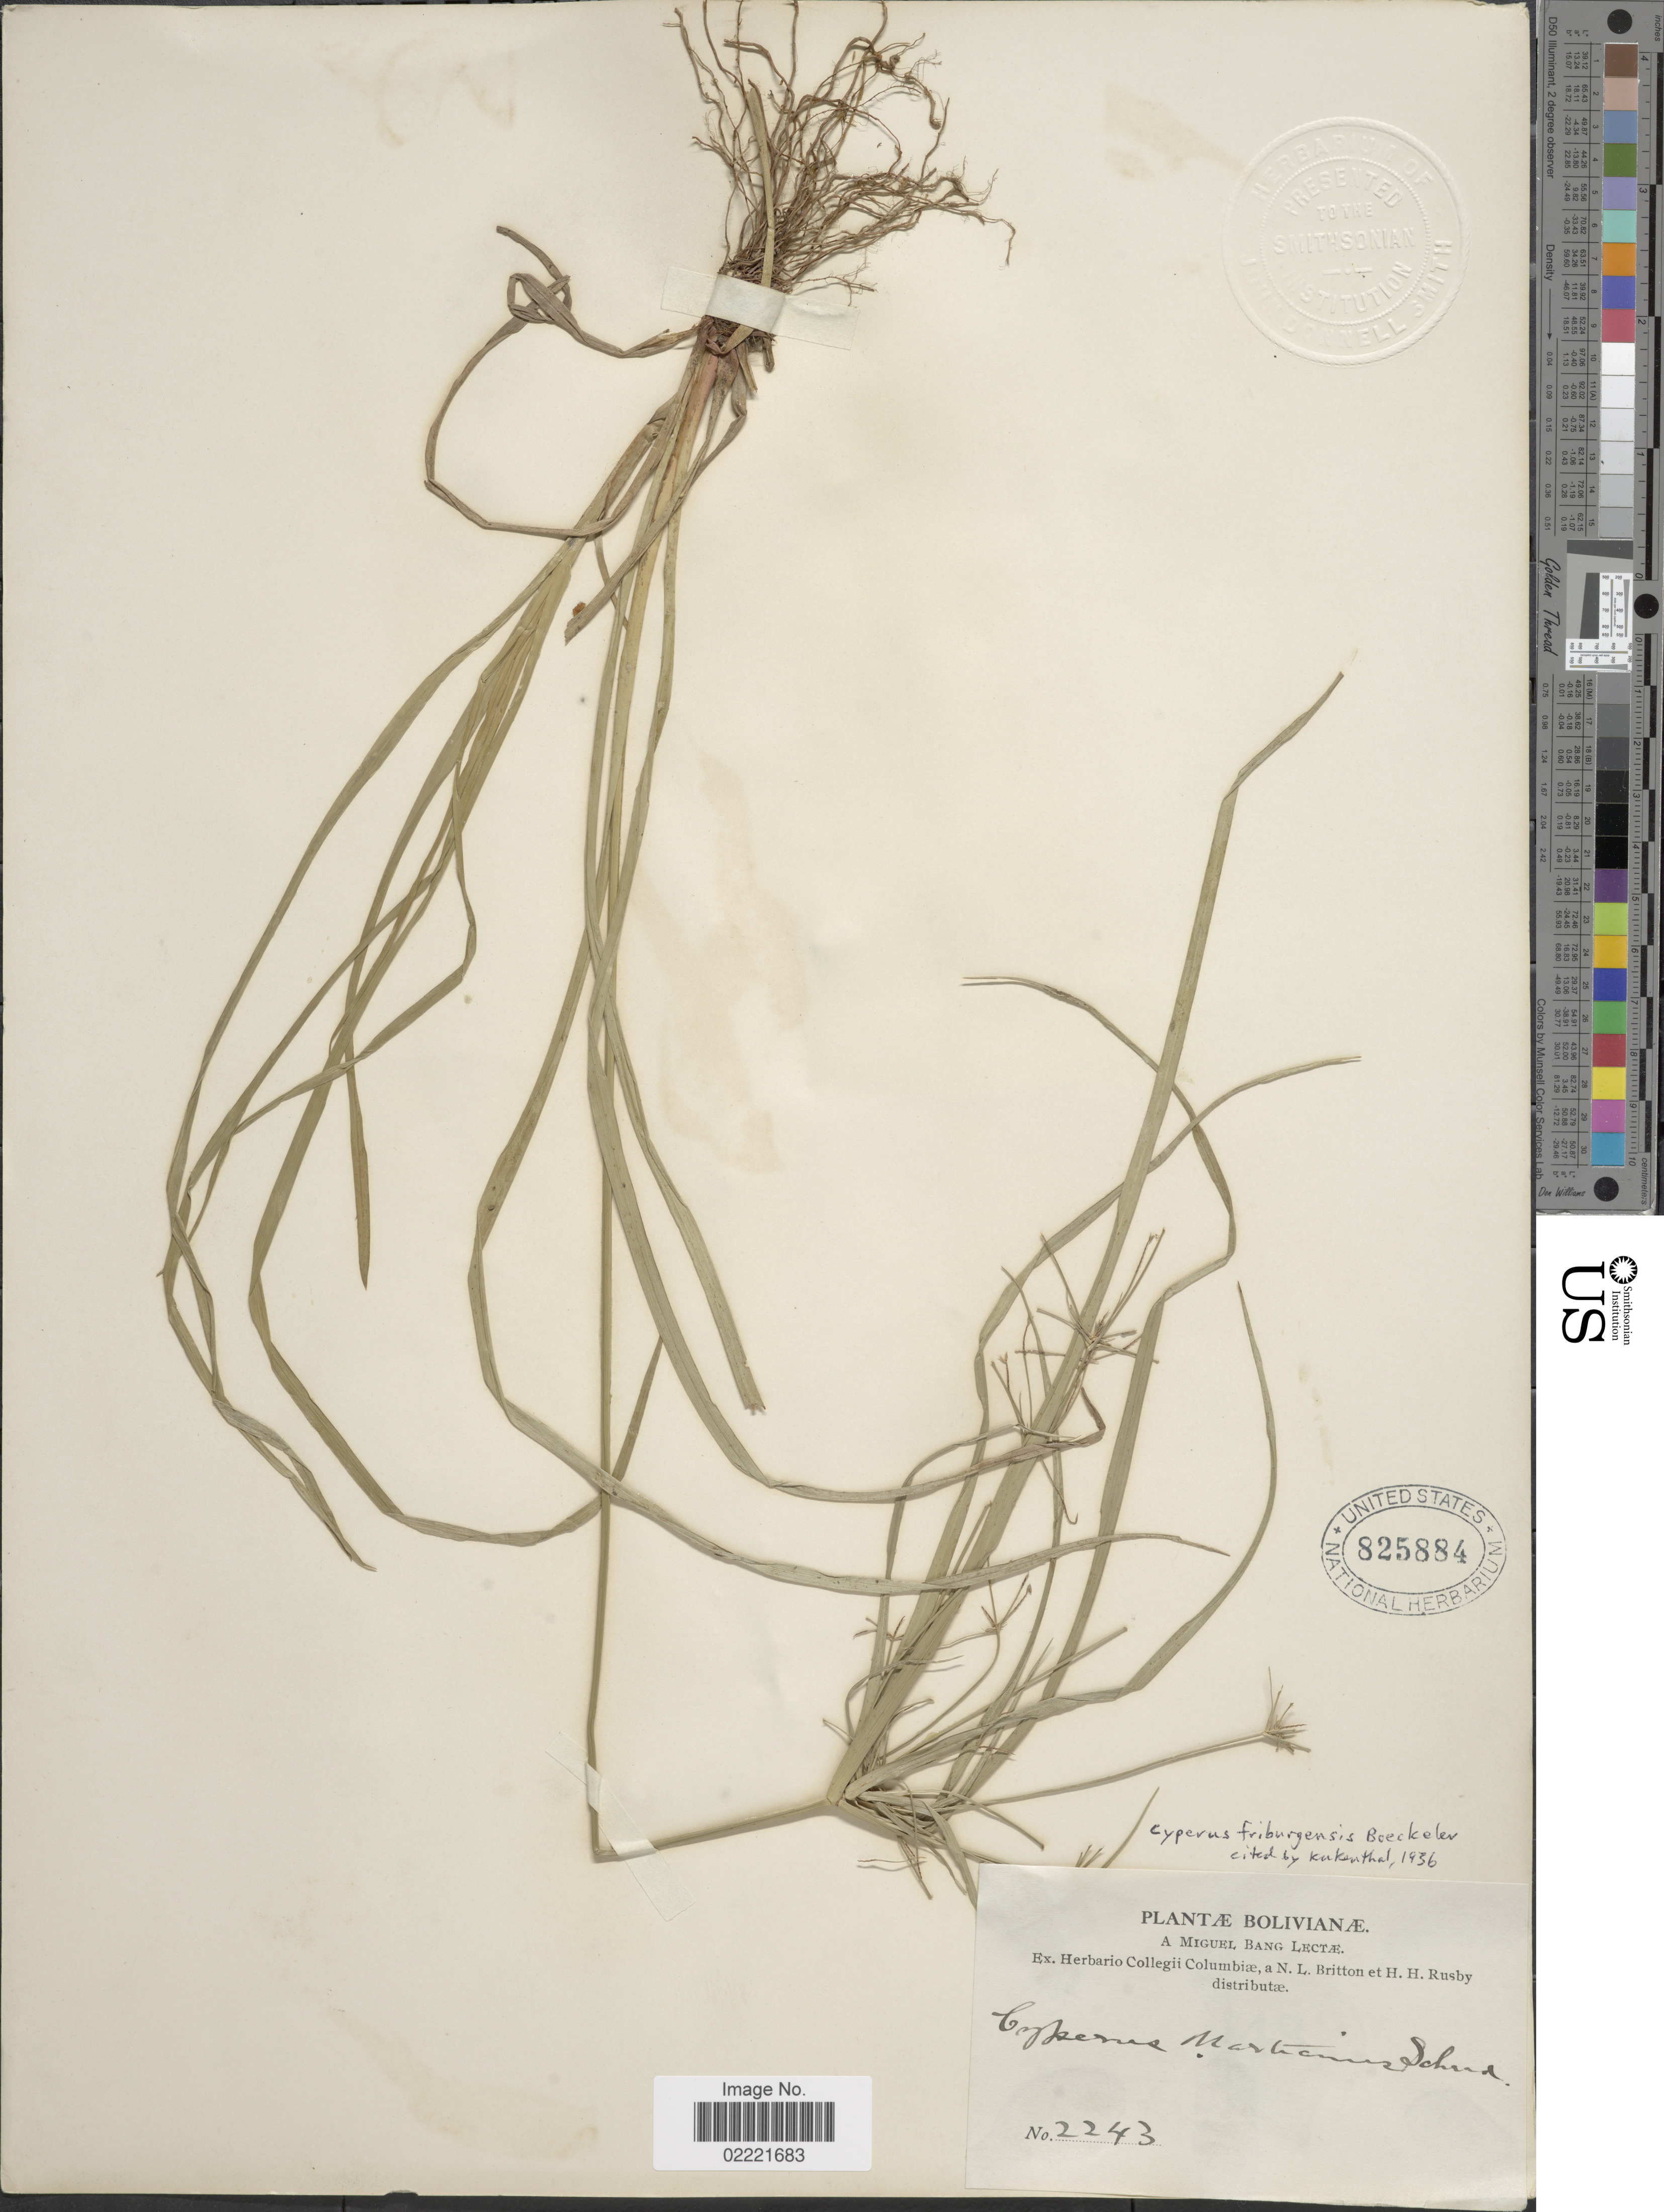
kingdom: Plantae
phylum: Tracheophyta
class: Liliopsida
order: Poales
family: Cyperaceae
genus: Cyperus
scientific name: Cyperus friburgensis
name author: Boeckeler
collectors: M. Bang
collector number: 2243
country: Bolivia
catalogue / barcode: US 825884